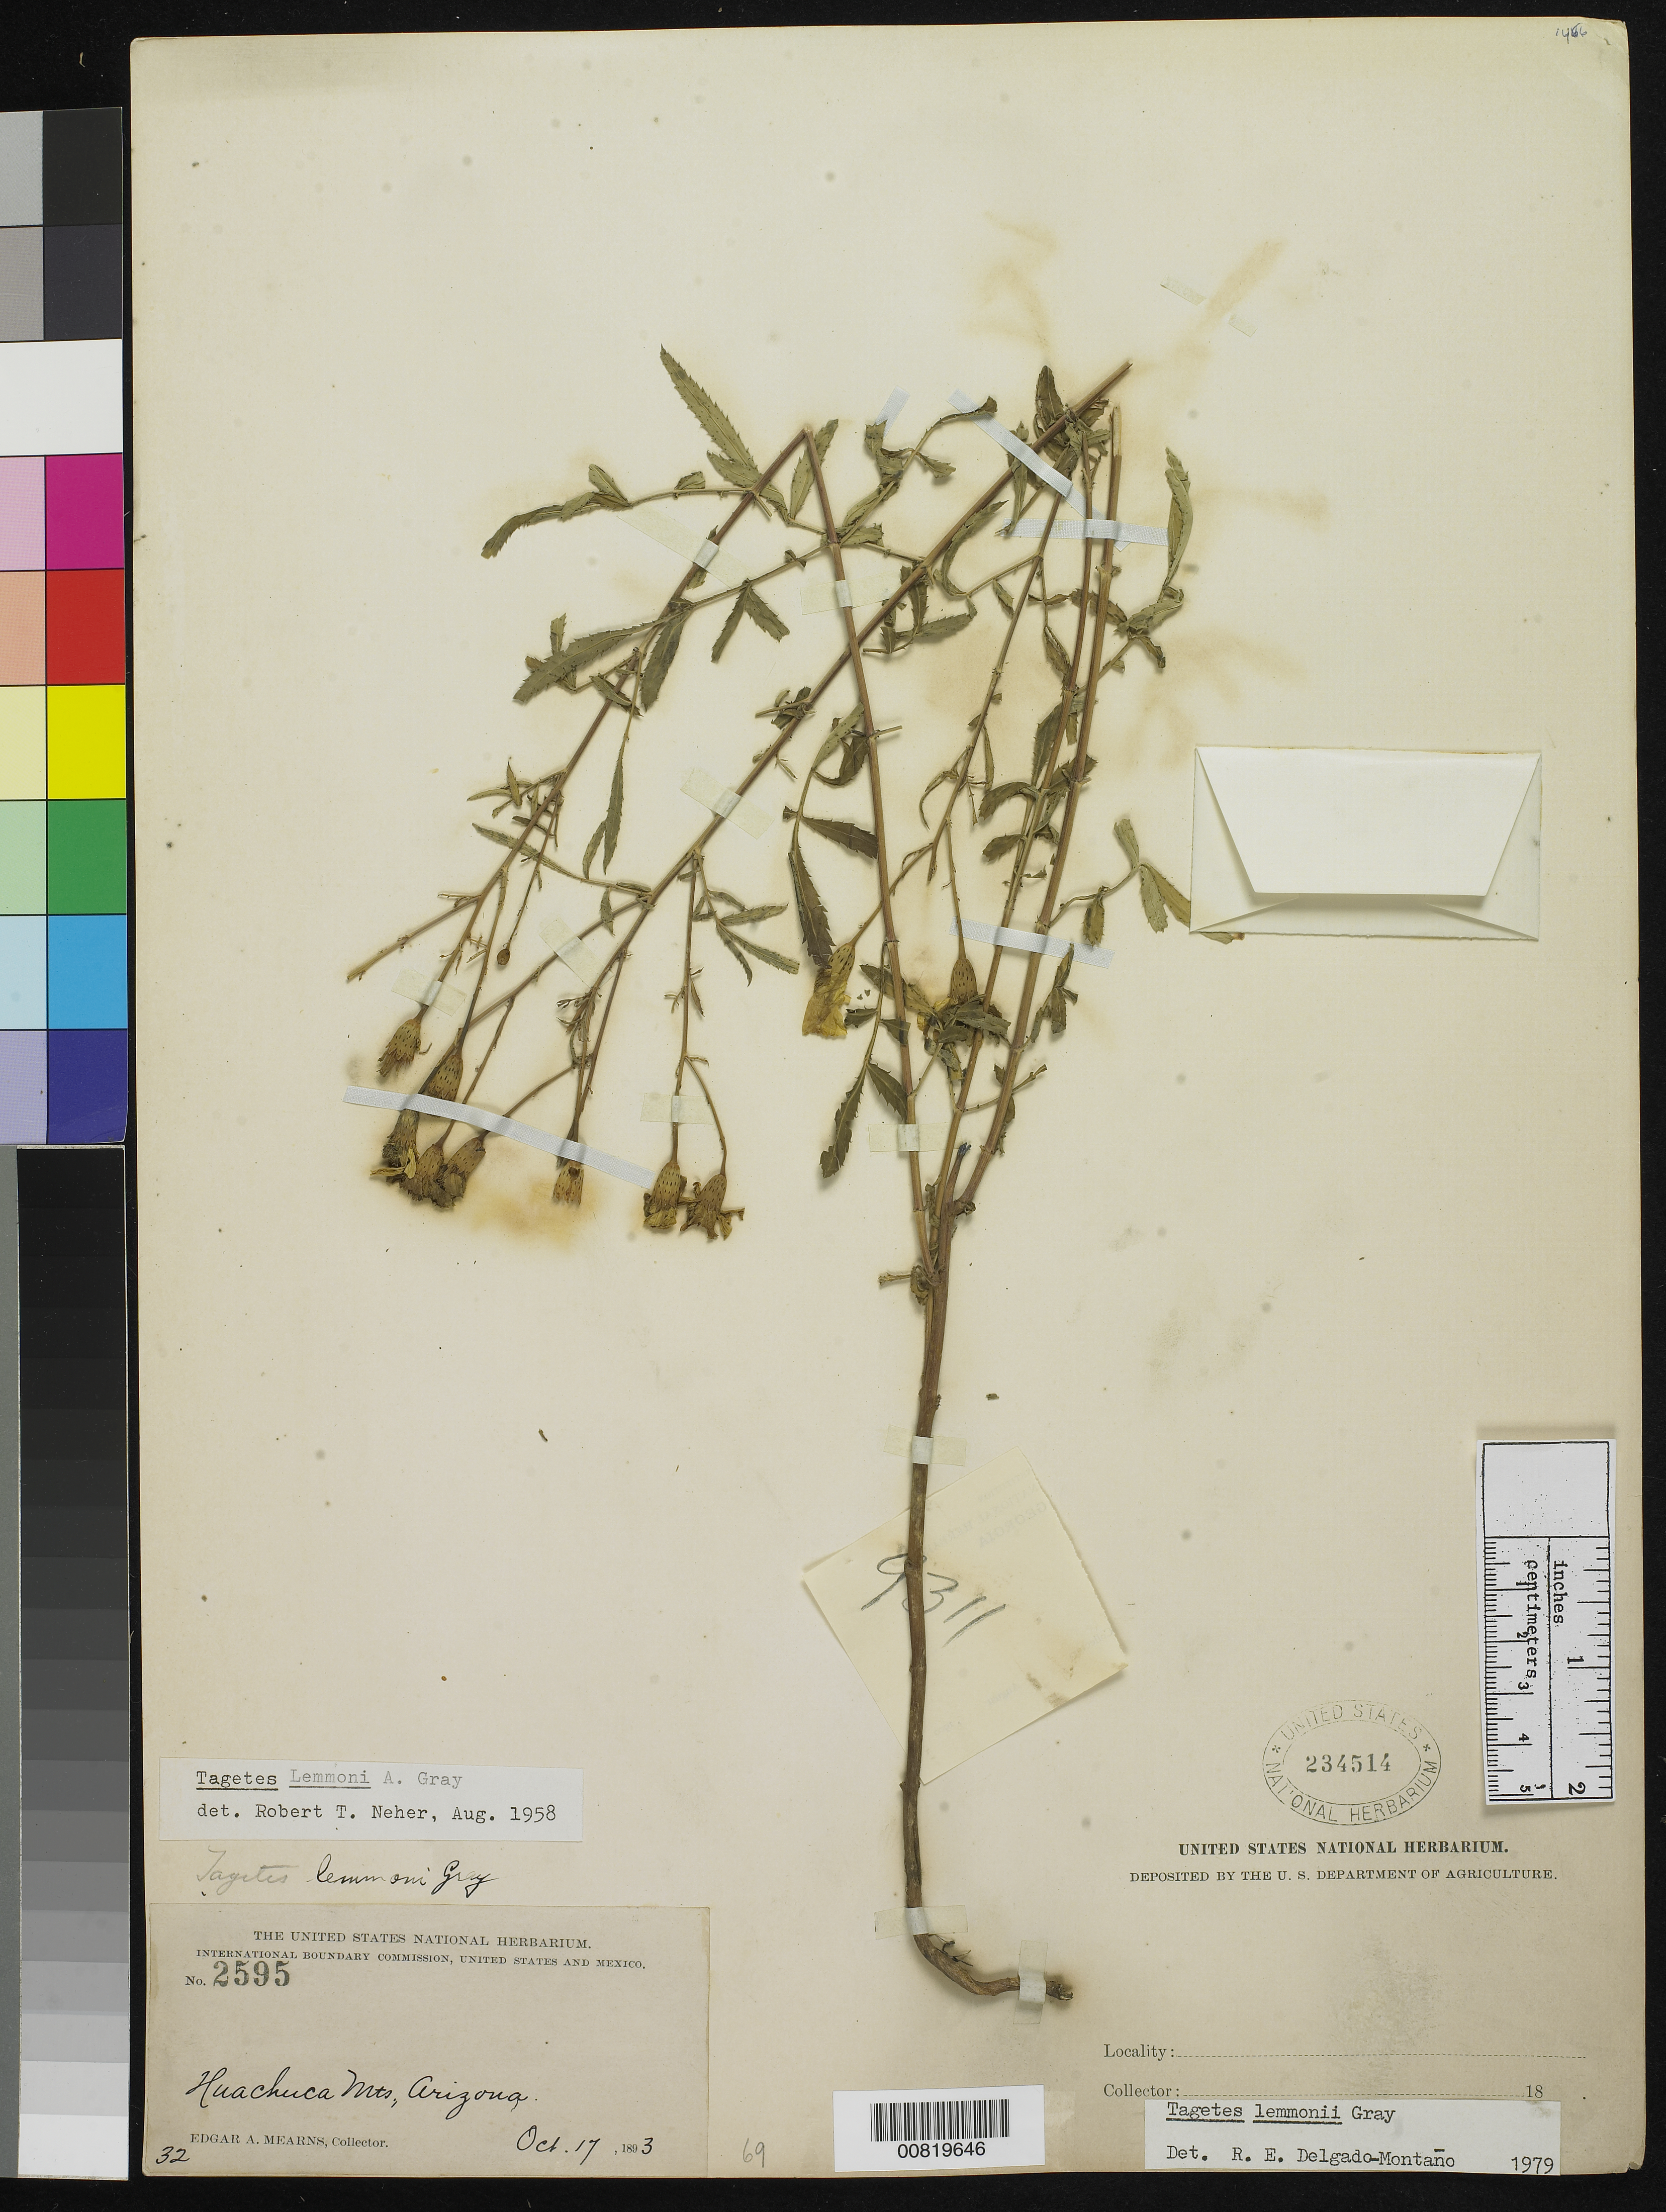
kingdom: Plantae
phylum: Tracheophyta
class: Magnoliopsida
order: Asterales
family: Asteraceae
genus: Tagetes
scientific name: Tagetes lemmonii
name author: A. Gray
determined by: Delgado-Montano, R. E.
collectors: E. A. Mearns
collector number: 2595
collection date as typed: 17 Oct 1893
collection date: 1893-10-17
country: United States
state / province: Arizona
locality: Huachuca Mts.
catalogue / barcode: US 234514